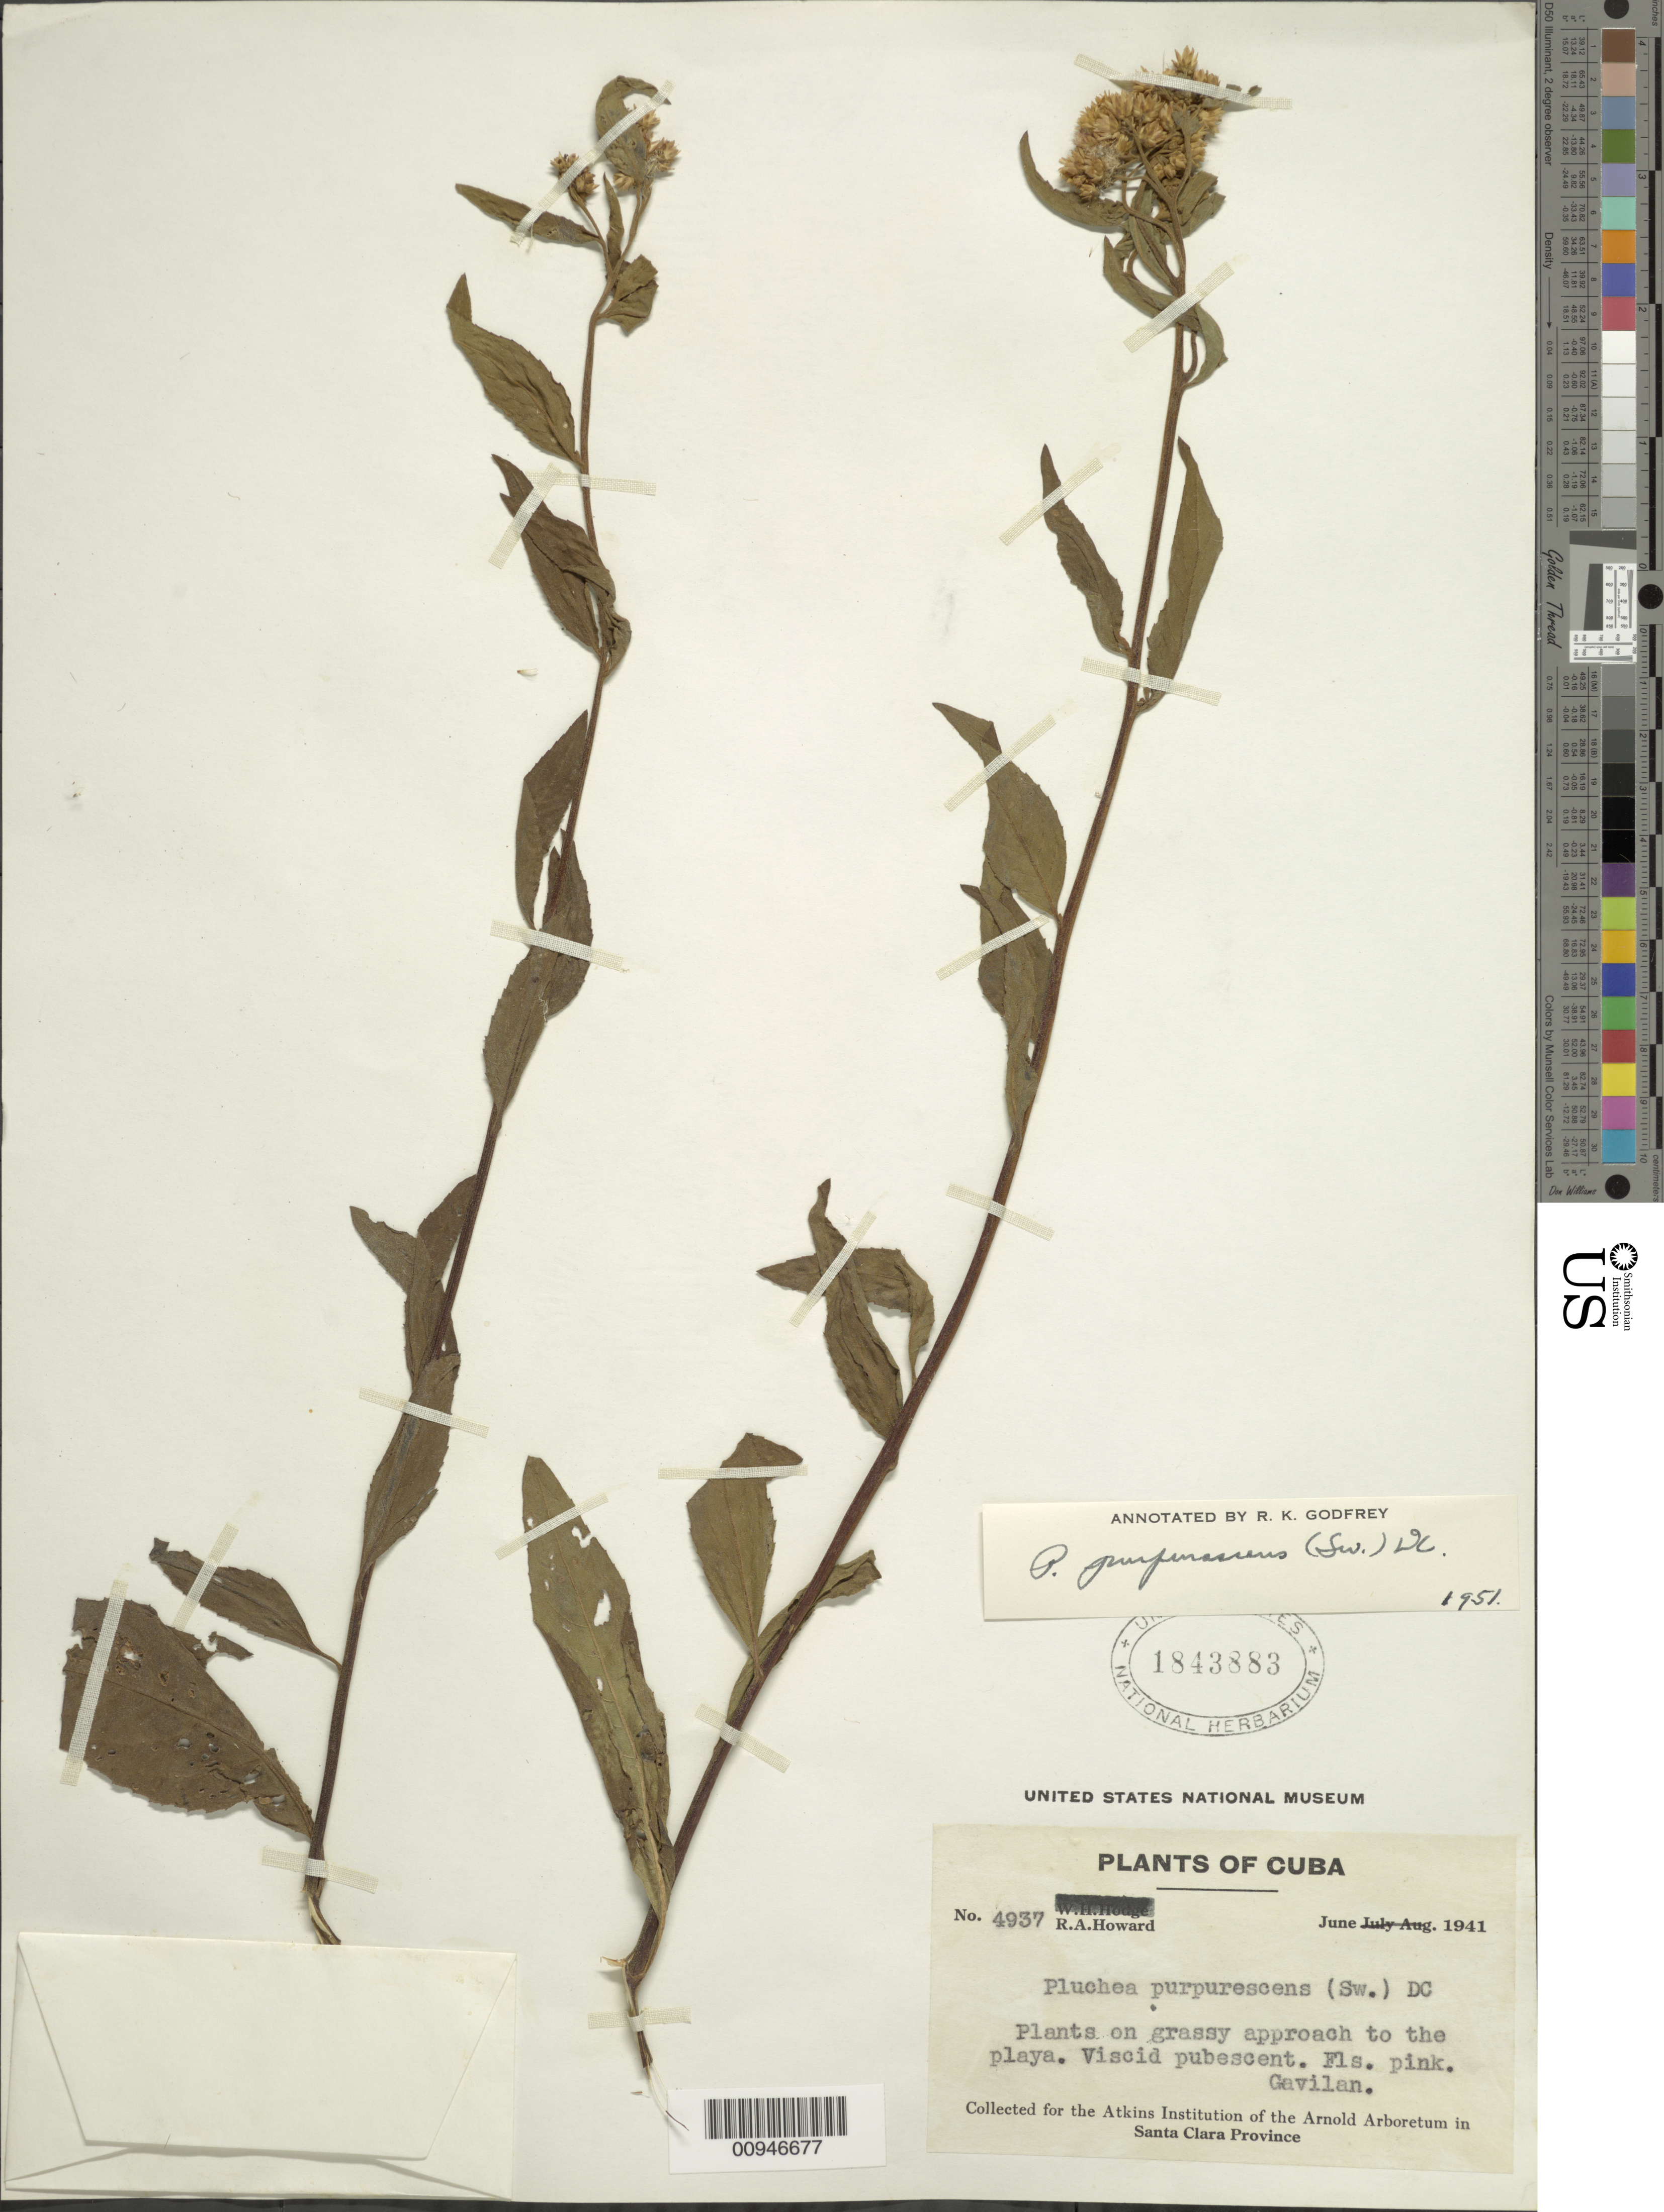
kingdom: Plantae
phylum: Tracheophyta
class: Magnoliopsida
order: Asterales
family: Asteraceae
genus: Pluchea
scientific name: Pluchea odorata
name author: (L.) Cass.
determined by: Godfrey, R. K.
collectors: R. A. Howard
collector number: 4937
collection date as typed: Jun 1941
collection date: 1941-06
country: Cuba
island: Cuba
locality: Gavilan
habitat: On grassy approach to playa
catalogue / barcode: US 1843883